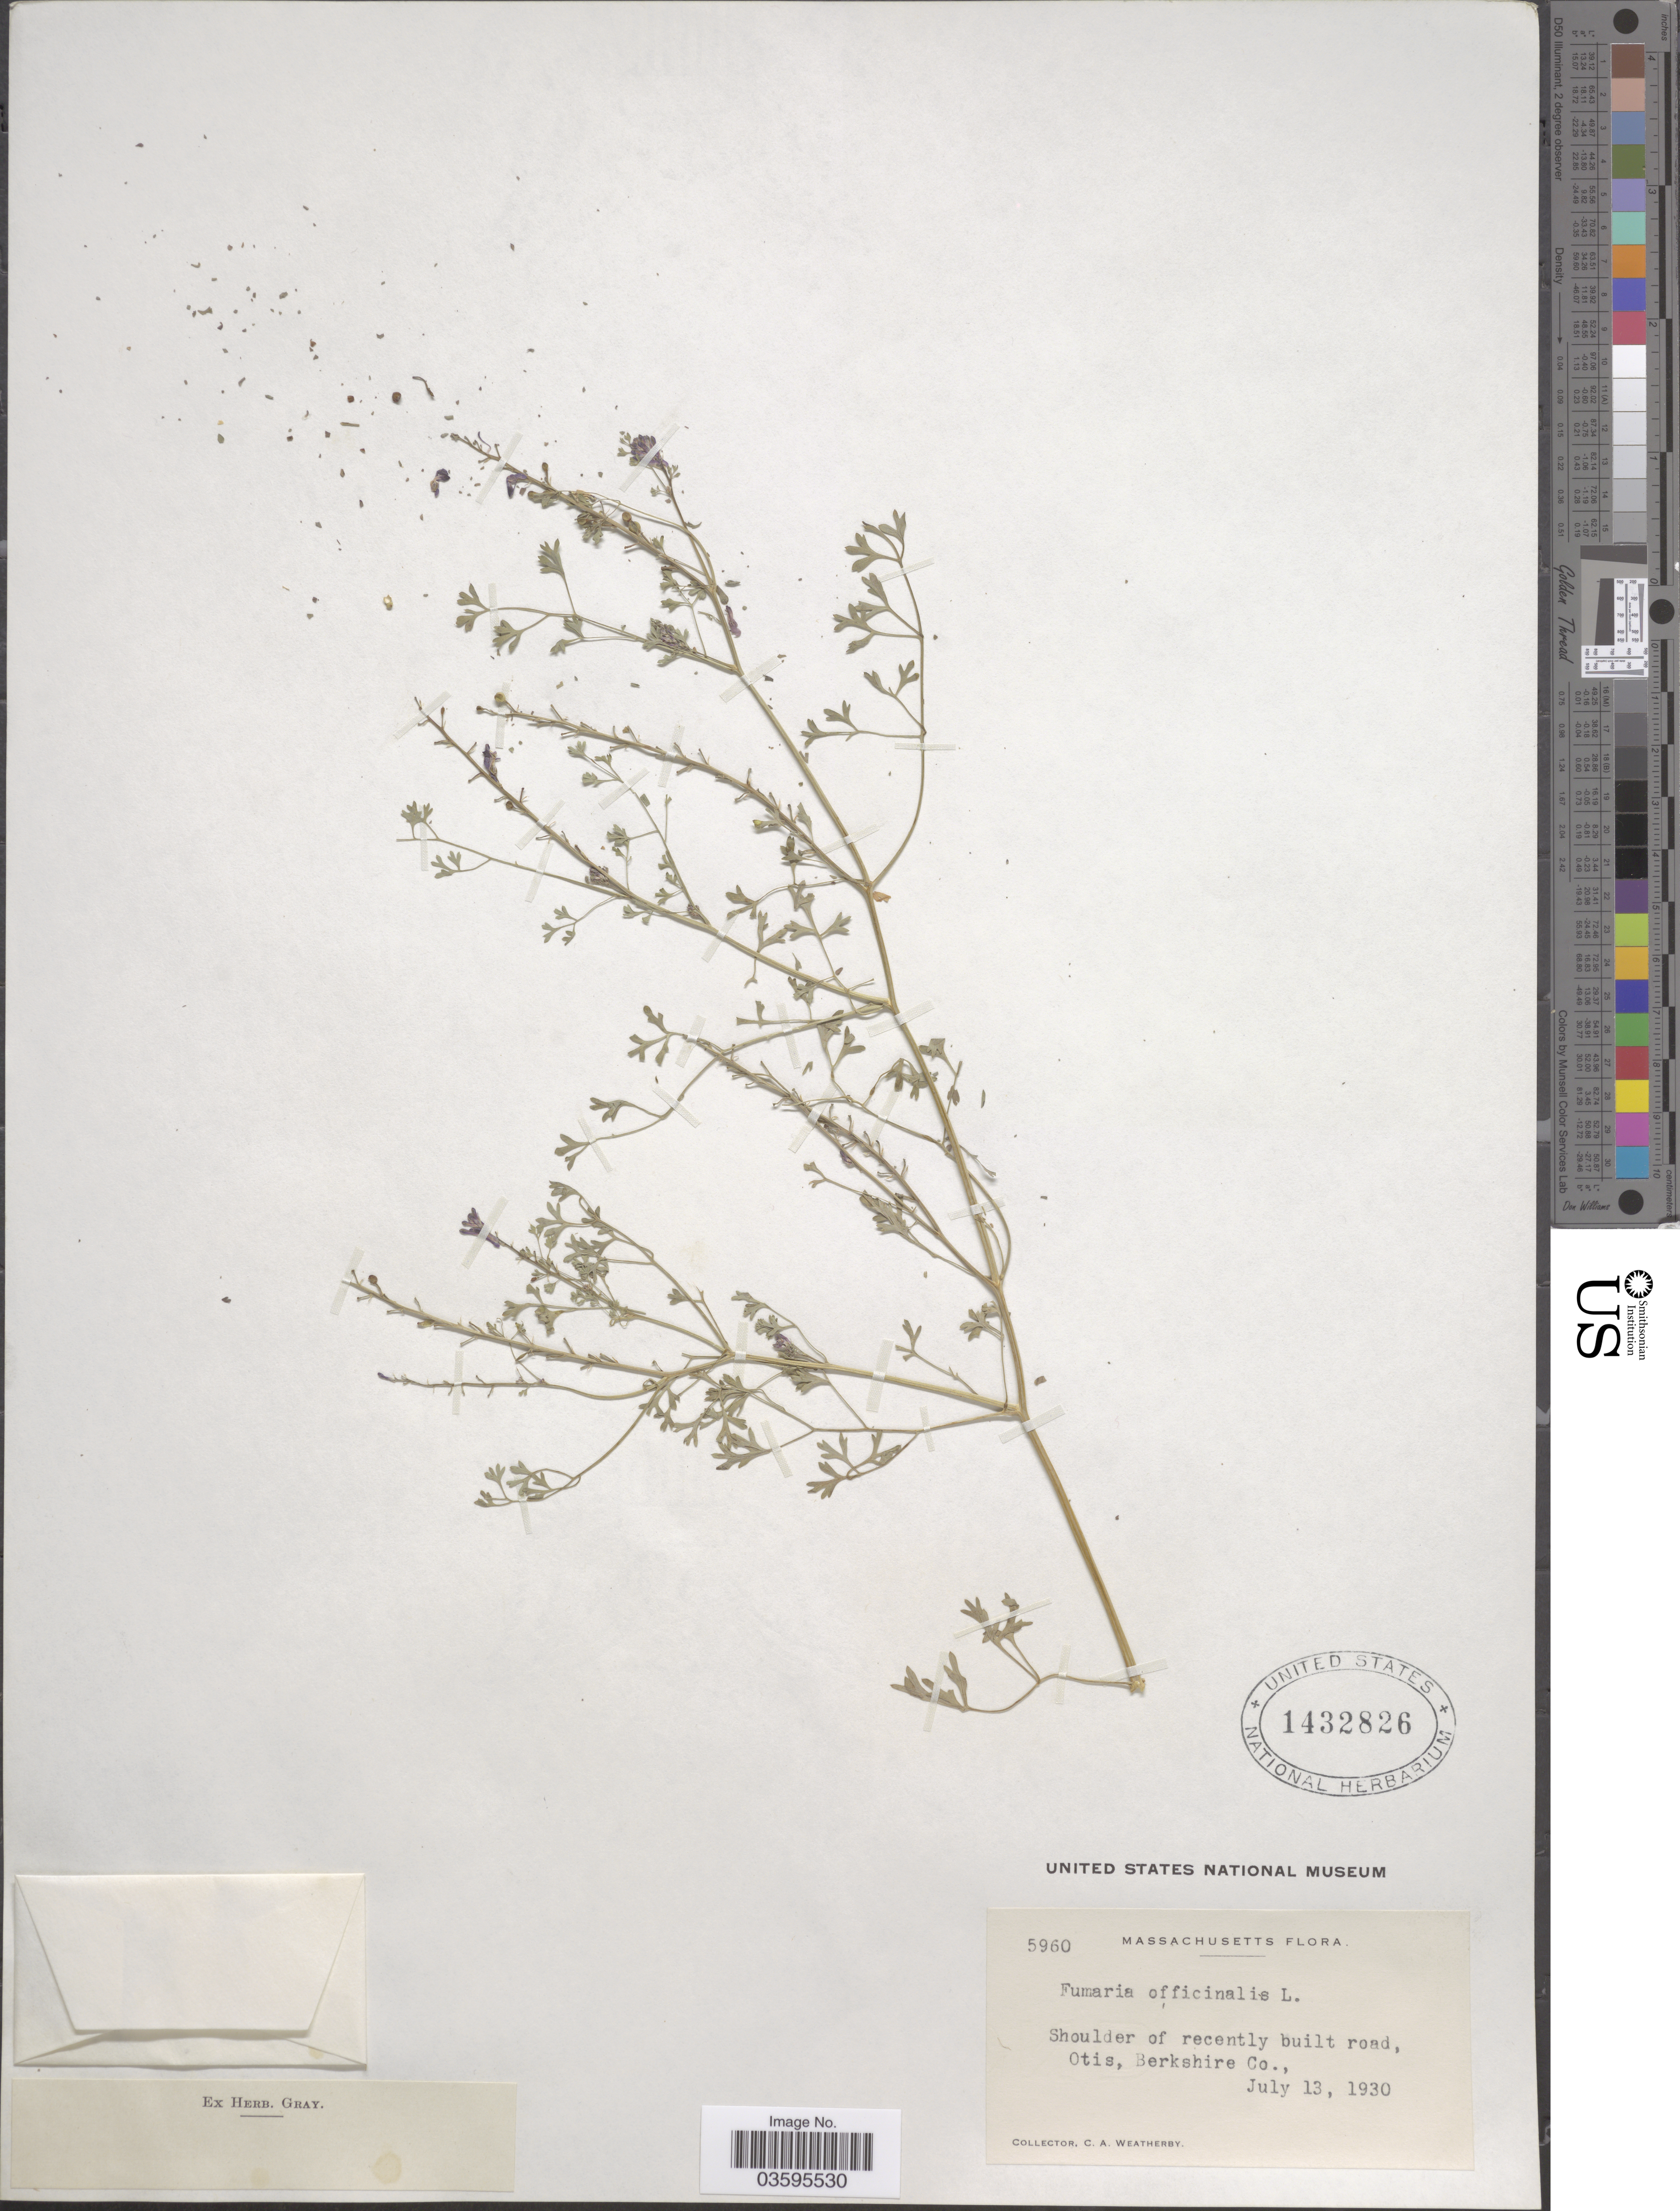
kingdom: Plantae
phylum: Tracheophyta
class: Magnoliopsida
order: Ranunculales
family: Papaveraceae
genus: Fumaria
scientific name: Fumaria officinalis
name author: L.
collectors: C. A. Weatherby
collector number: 5960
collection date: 1930-07-13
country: United States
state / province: Massachusetts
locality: Shoulder of recently built road, Otis, Berkshire Co.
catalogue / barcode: US 1432826